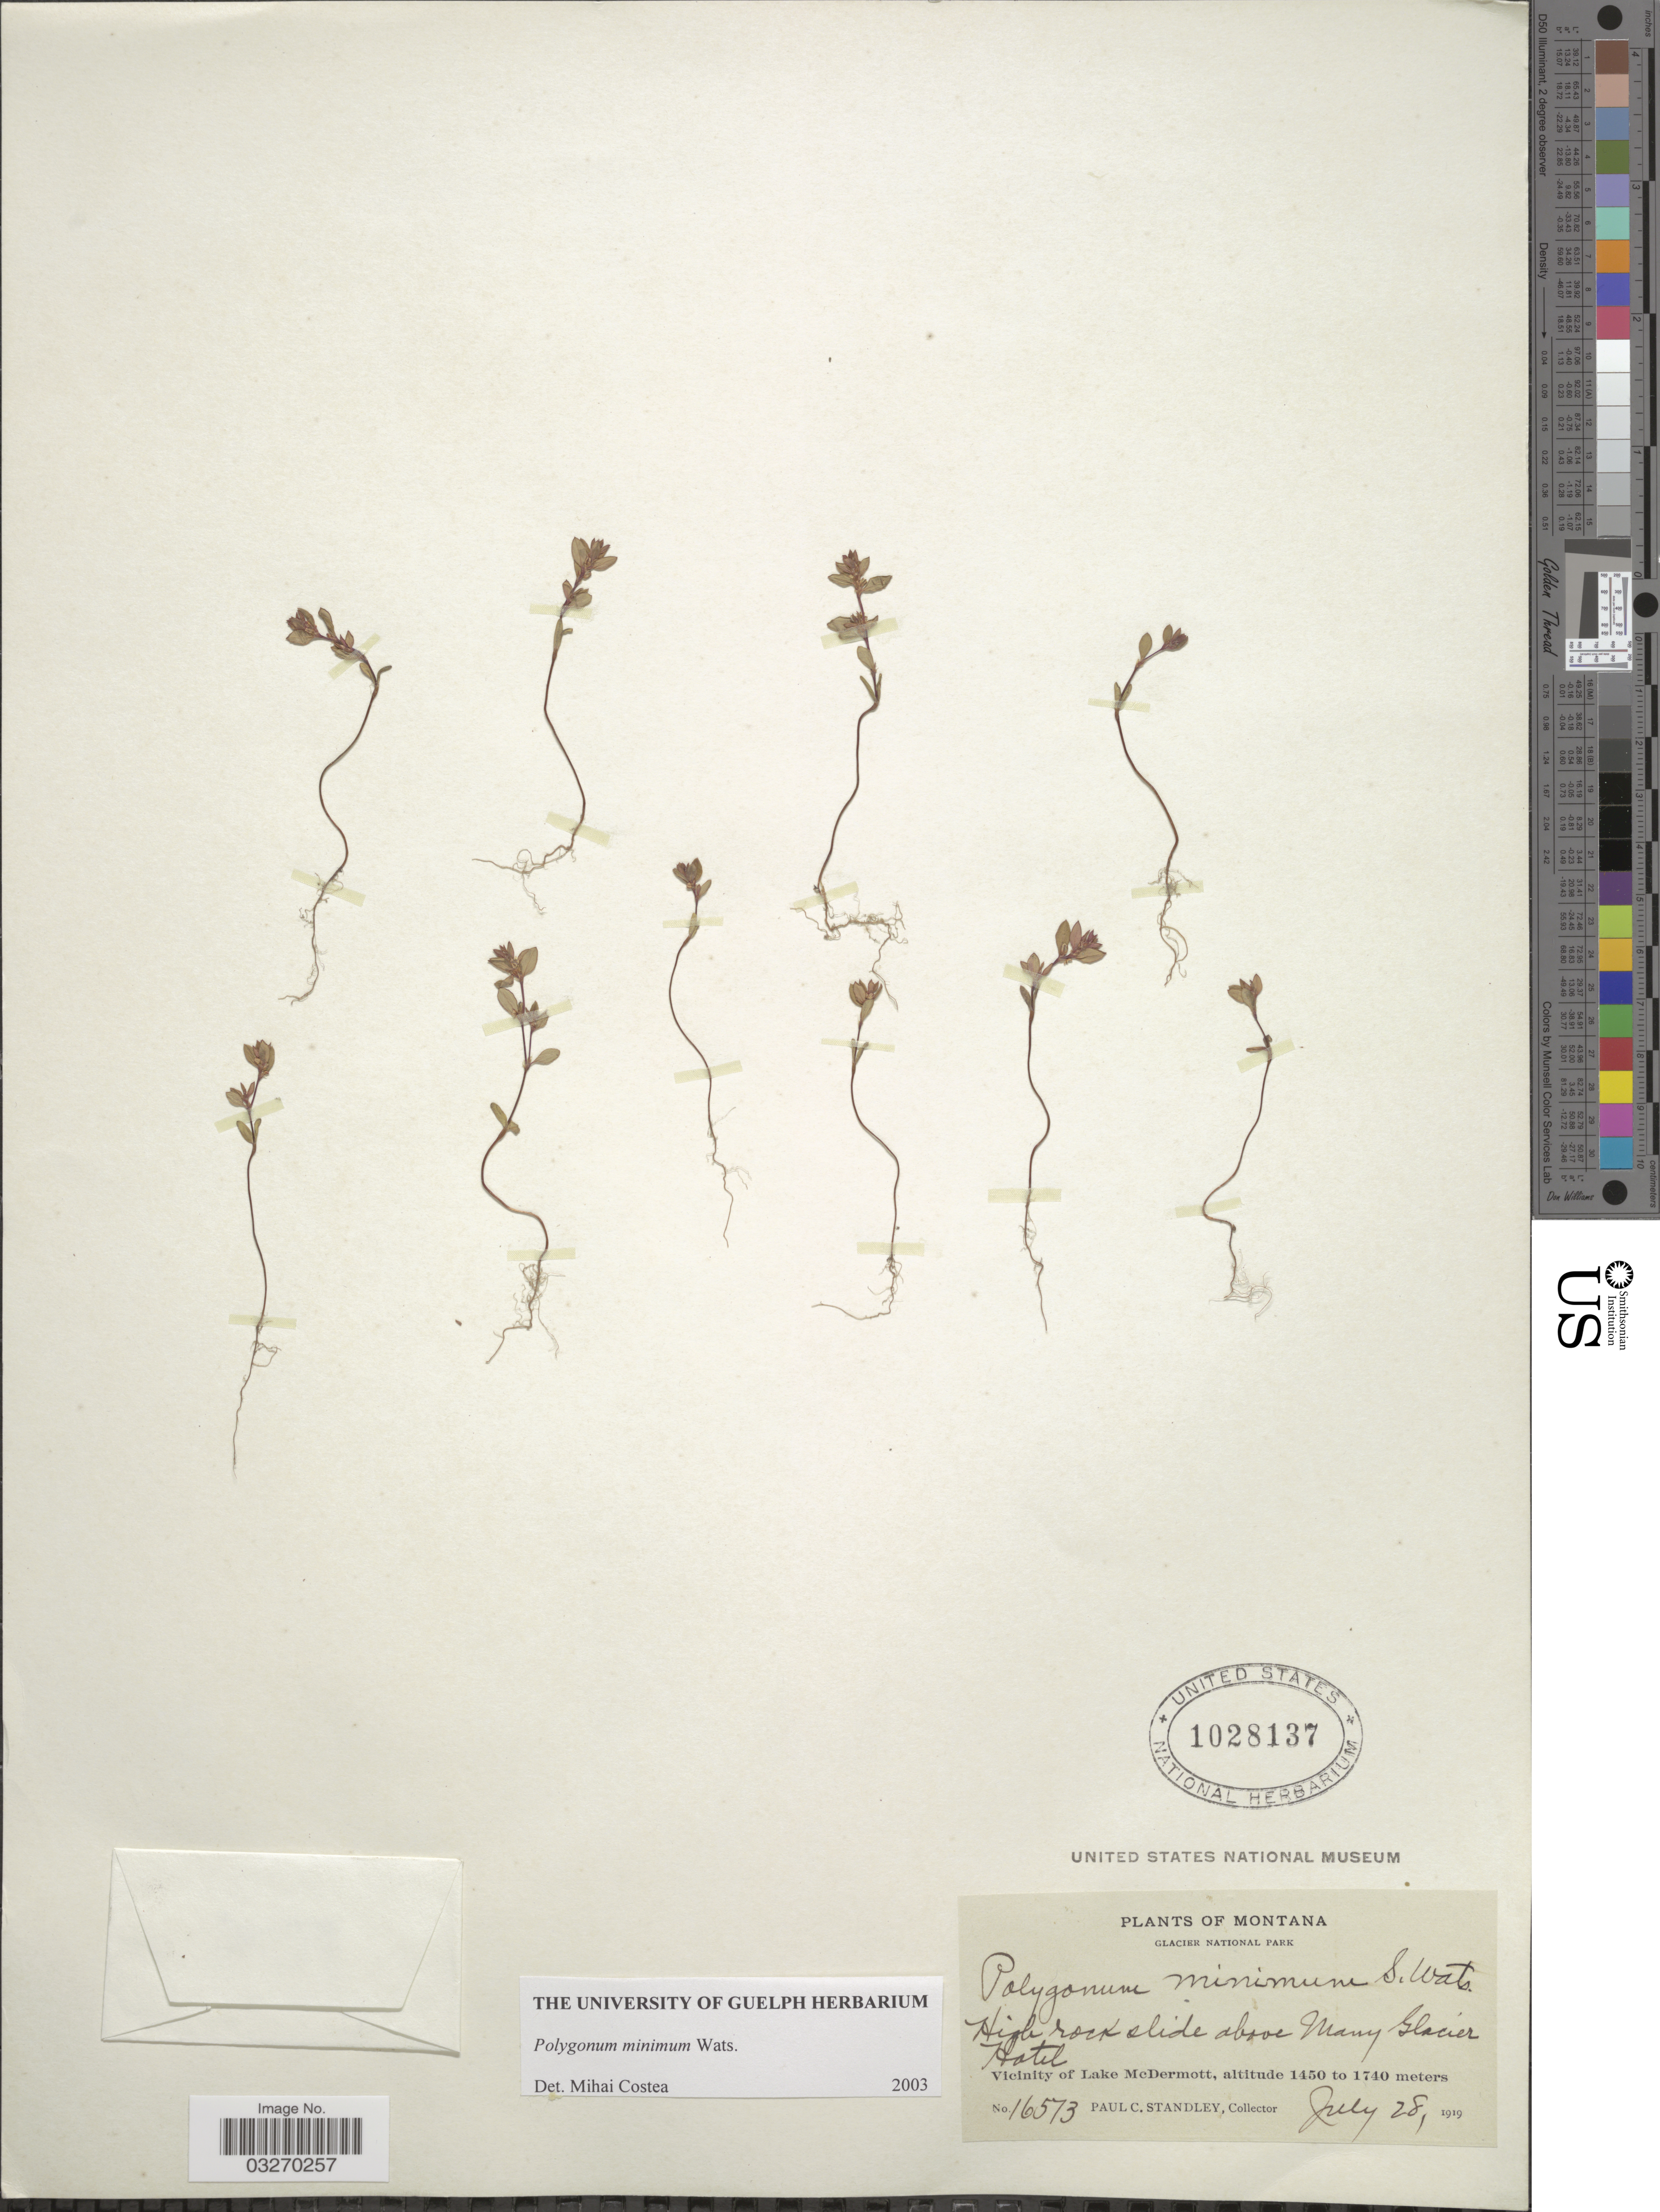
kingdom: Plantae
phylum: Tracheophyta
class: Magnoliopsida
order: Caryophyllales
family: Polygonaceae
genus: Polygonum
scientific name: Polygonum minimum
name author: S. Watson in C. King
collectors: P. C. Standley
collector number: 16573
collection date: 1919-07-28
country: United States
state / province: Montana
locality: Glacier National Park. High rock slide above Many Glacier Hotel. Vicinity of Lake McDermott.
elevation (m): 1450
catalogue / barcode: US 1028137